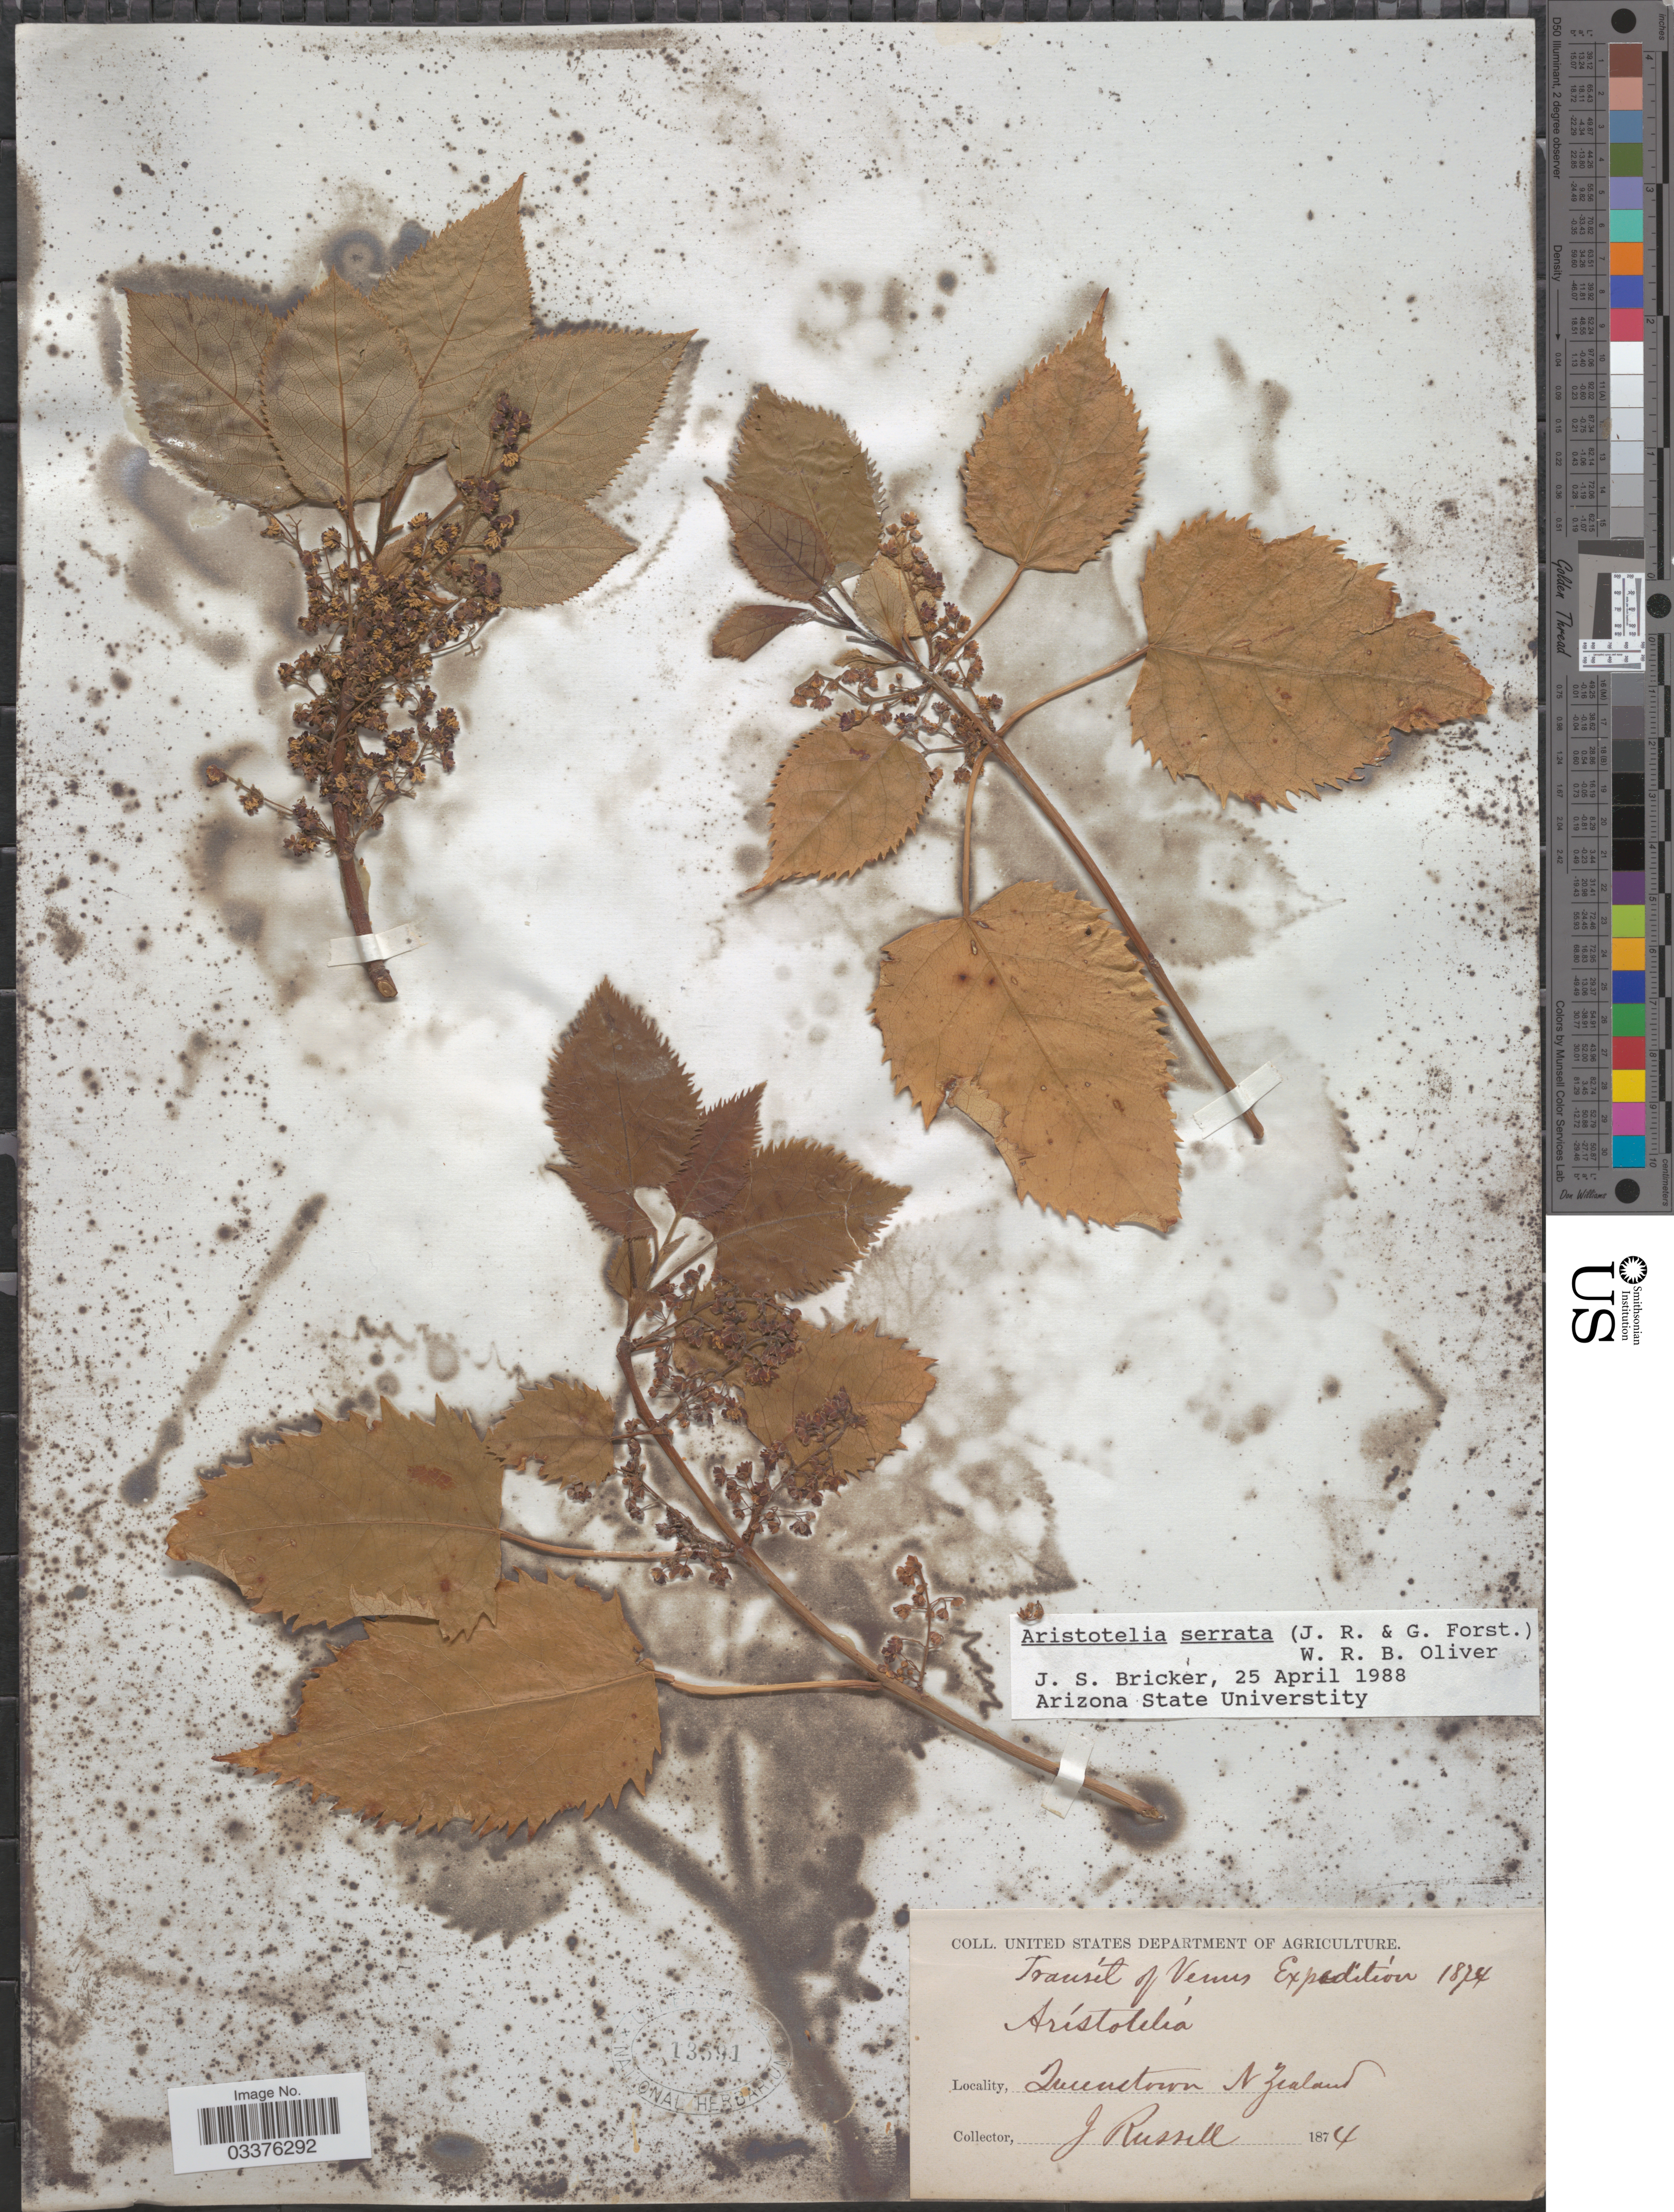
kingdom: Plantae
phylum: Tracheophyta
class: Magnoliopsida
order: Oxalidales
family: Elaeocarpaceae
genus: Aristotelia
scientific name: Aristotelia serrata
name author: Oliv.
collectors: J. Russell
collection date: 1874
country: New Zealand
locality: Queenstown.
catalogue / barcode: US 13591